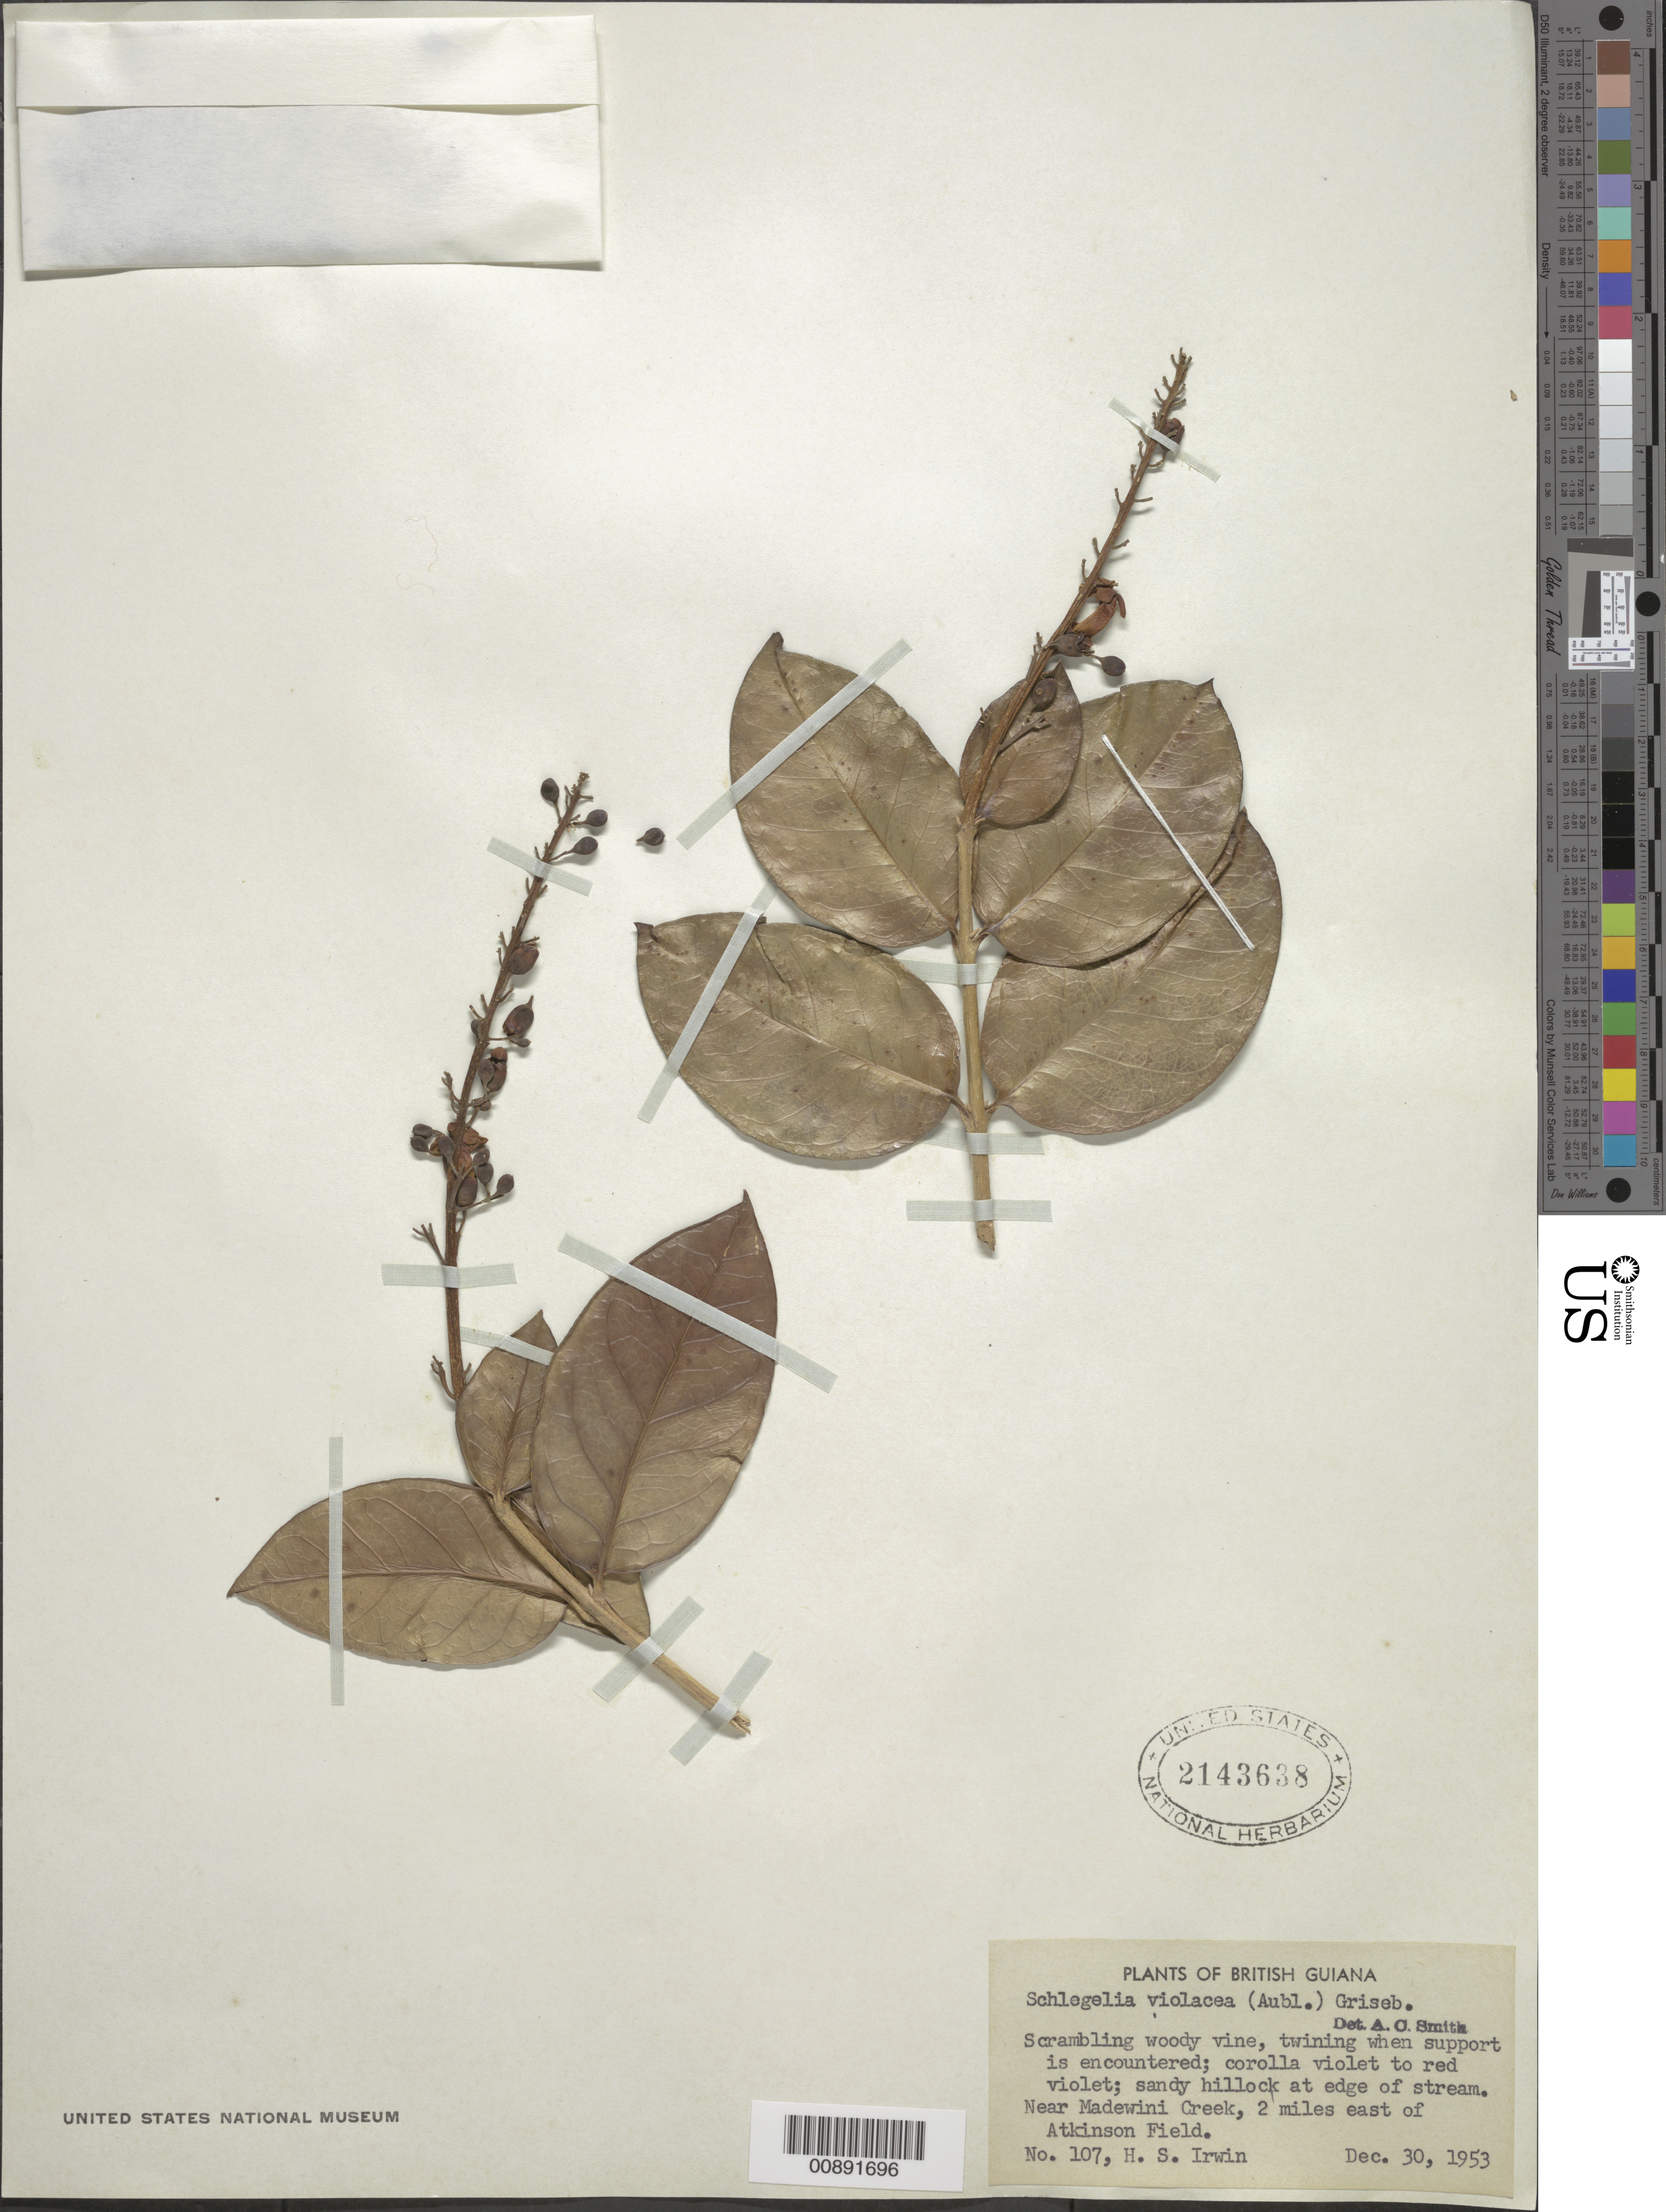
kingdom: Plantae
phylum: Tracheophyta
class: Magnoliopsida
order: Lamiales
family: Schlegeliaceae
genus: Schlegelia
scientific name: Schlegelia violacea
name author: (Aubl.) Griseb.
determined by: Smith, A. C.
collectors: H. Irwin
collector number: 107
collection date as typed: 30-Dec-53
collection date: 1953-12-30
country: Guyana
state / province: Demerara-Mahaica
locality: Madewini Creek, near; 2 miles east of Atkinson Field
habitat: Sandy hillock at edge of stream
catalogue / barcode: US 2143638